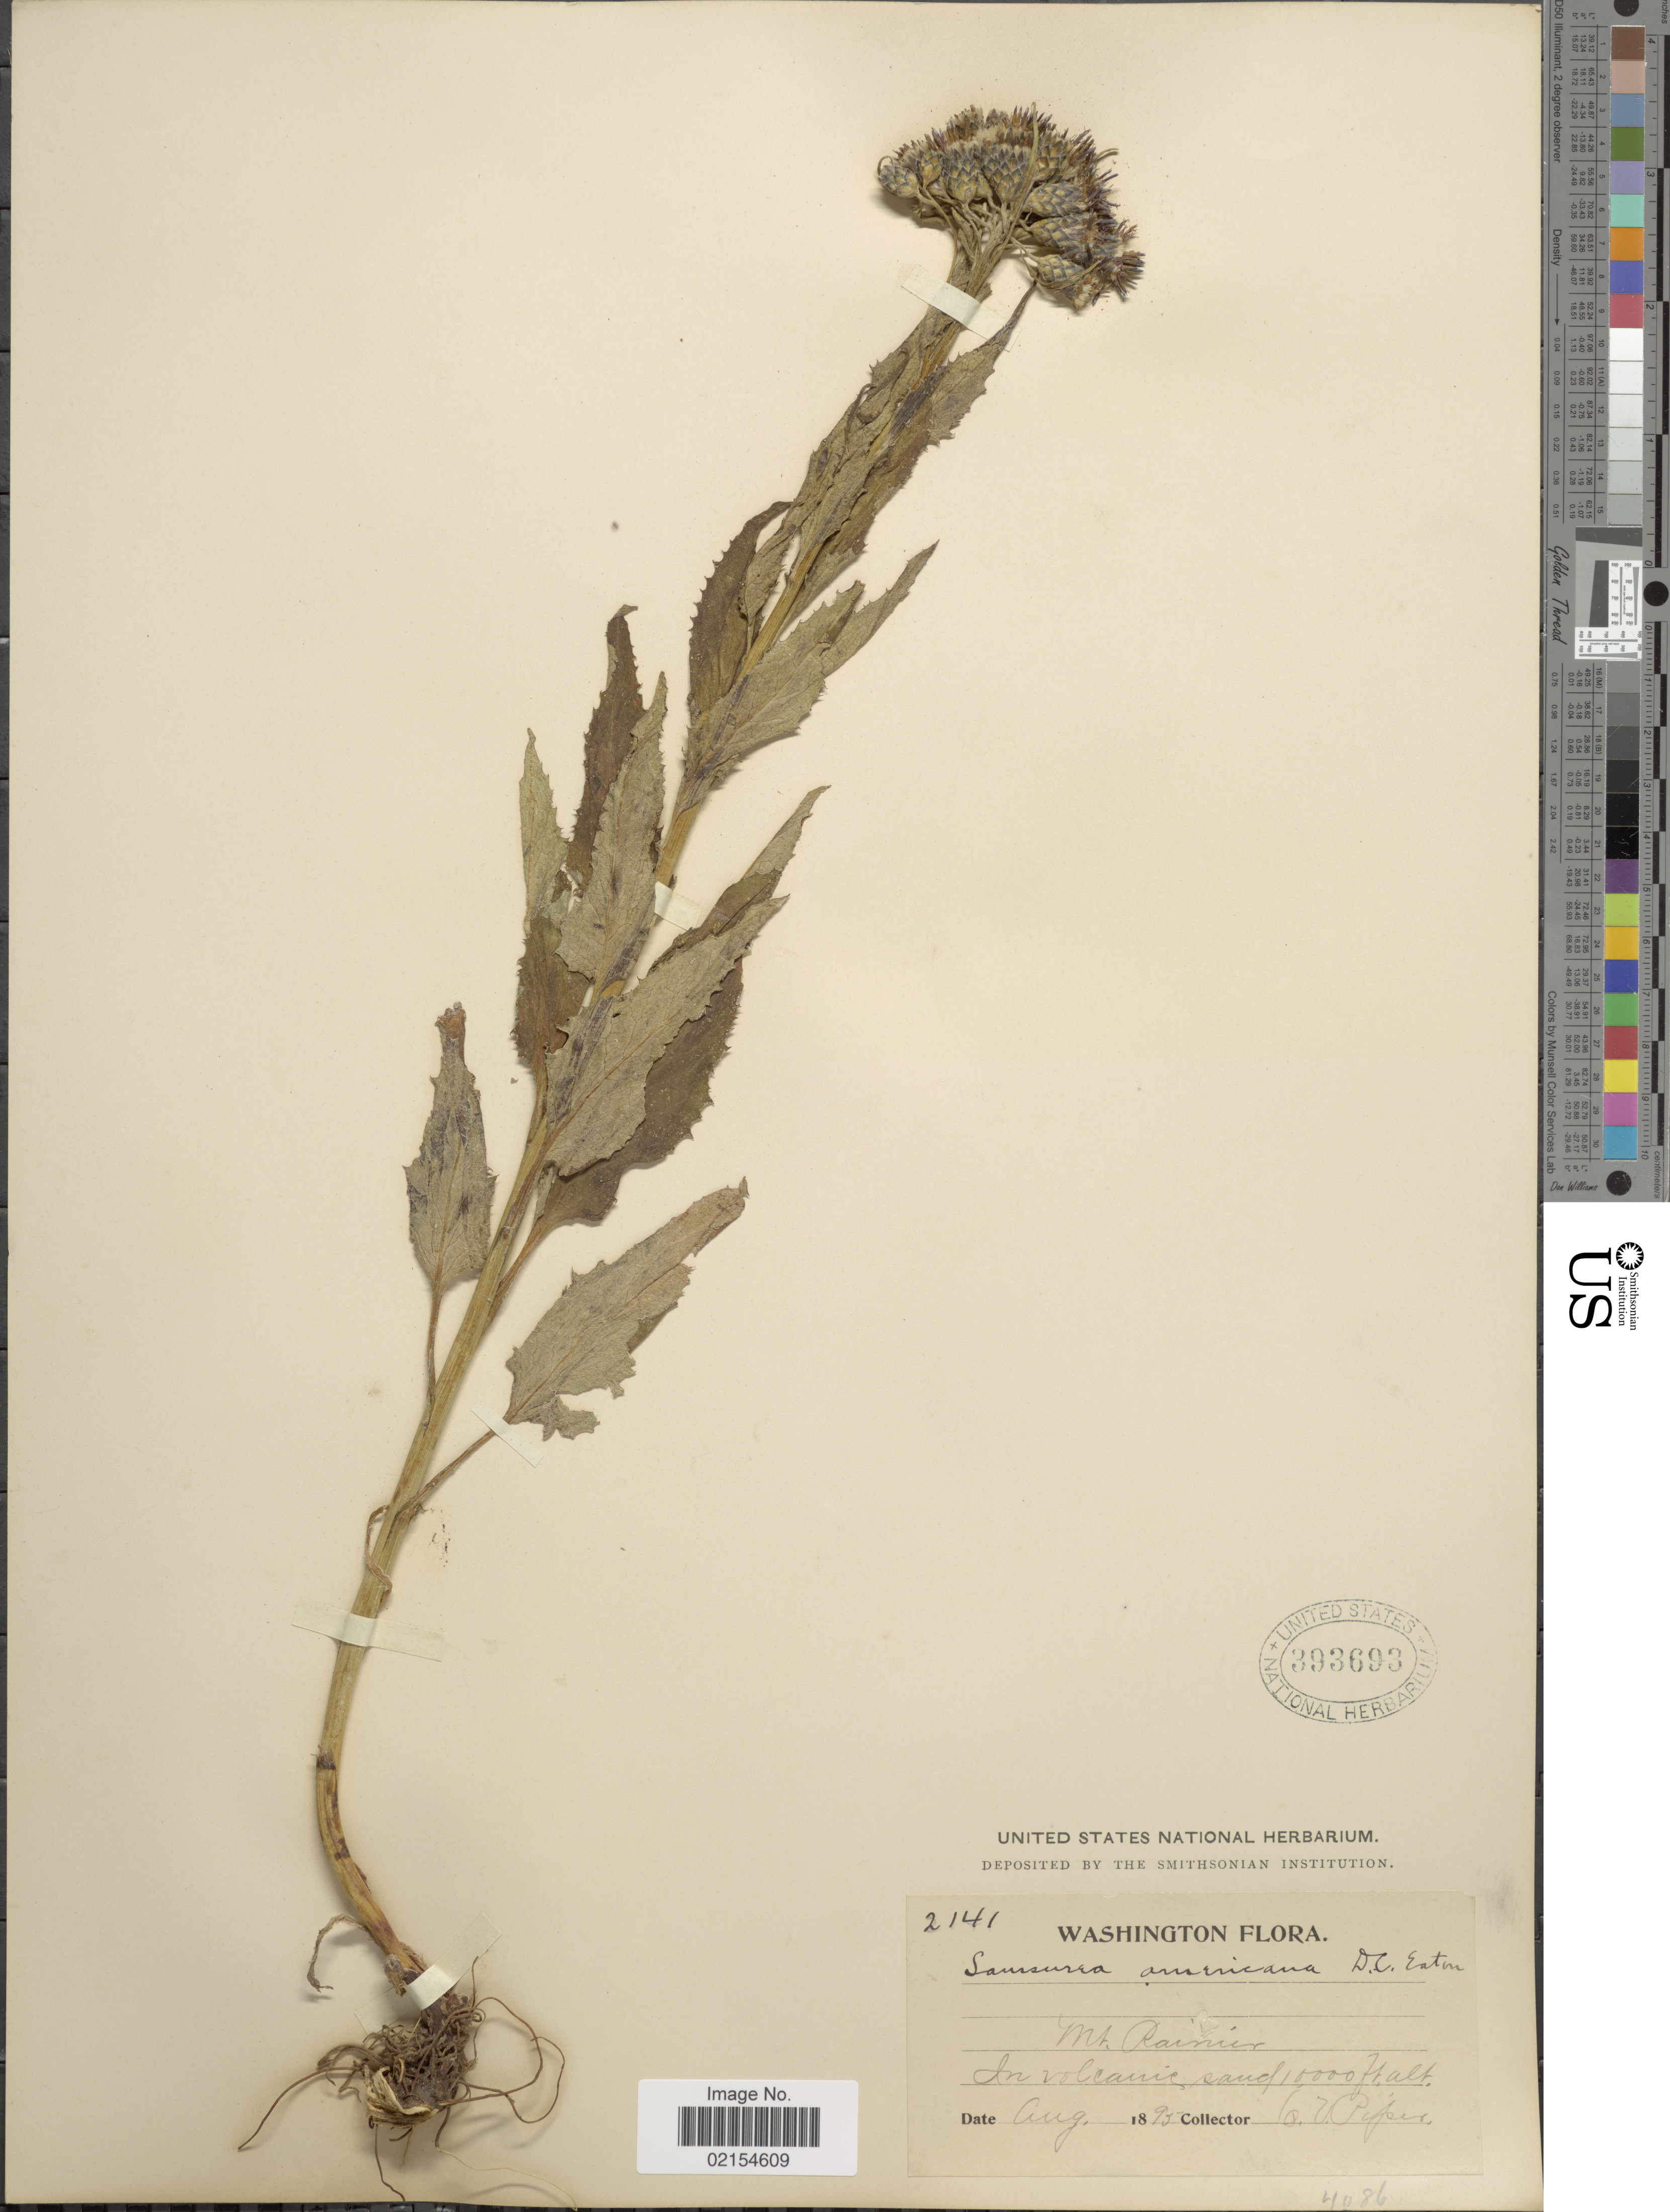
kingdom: Plantae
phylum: Tracheophyta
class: Magnoliopsida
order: Asterales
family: Asteraceae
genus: Saussurea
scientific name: Saussurea americana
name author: D.C. Eaton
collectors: C. V. Piper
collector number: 2141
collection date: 1895-08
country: United States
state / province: Washington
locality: Mt. Rainier, In volcanic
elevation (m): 3048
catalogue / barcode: US 393693